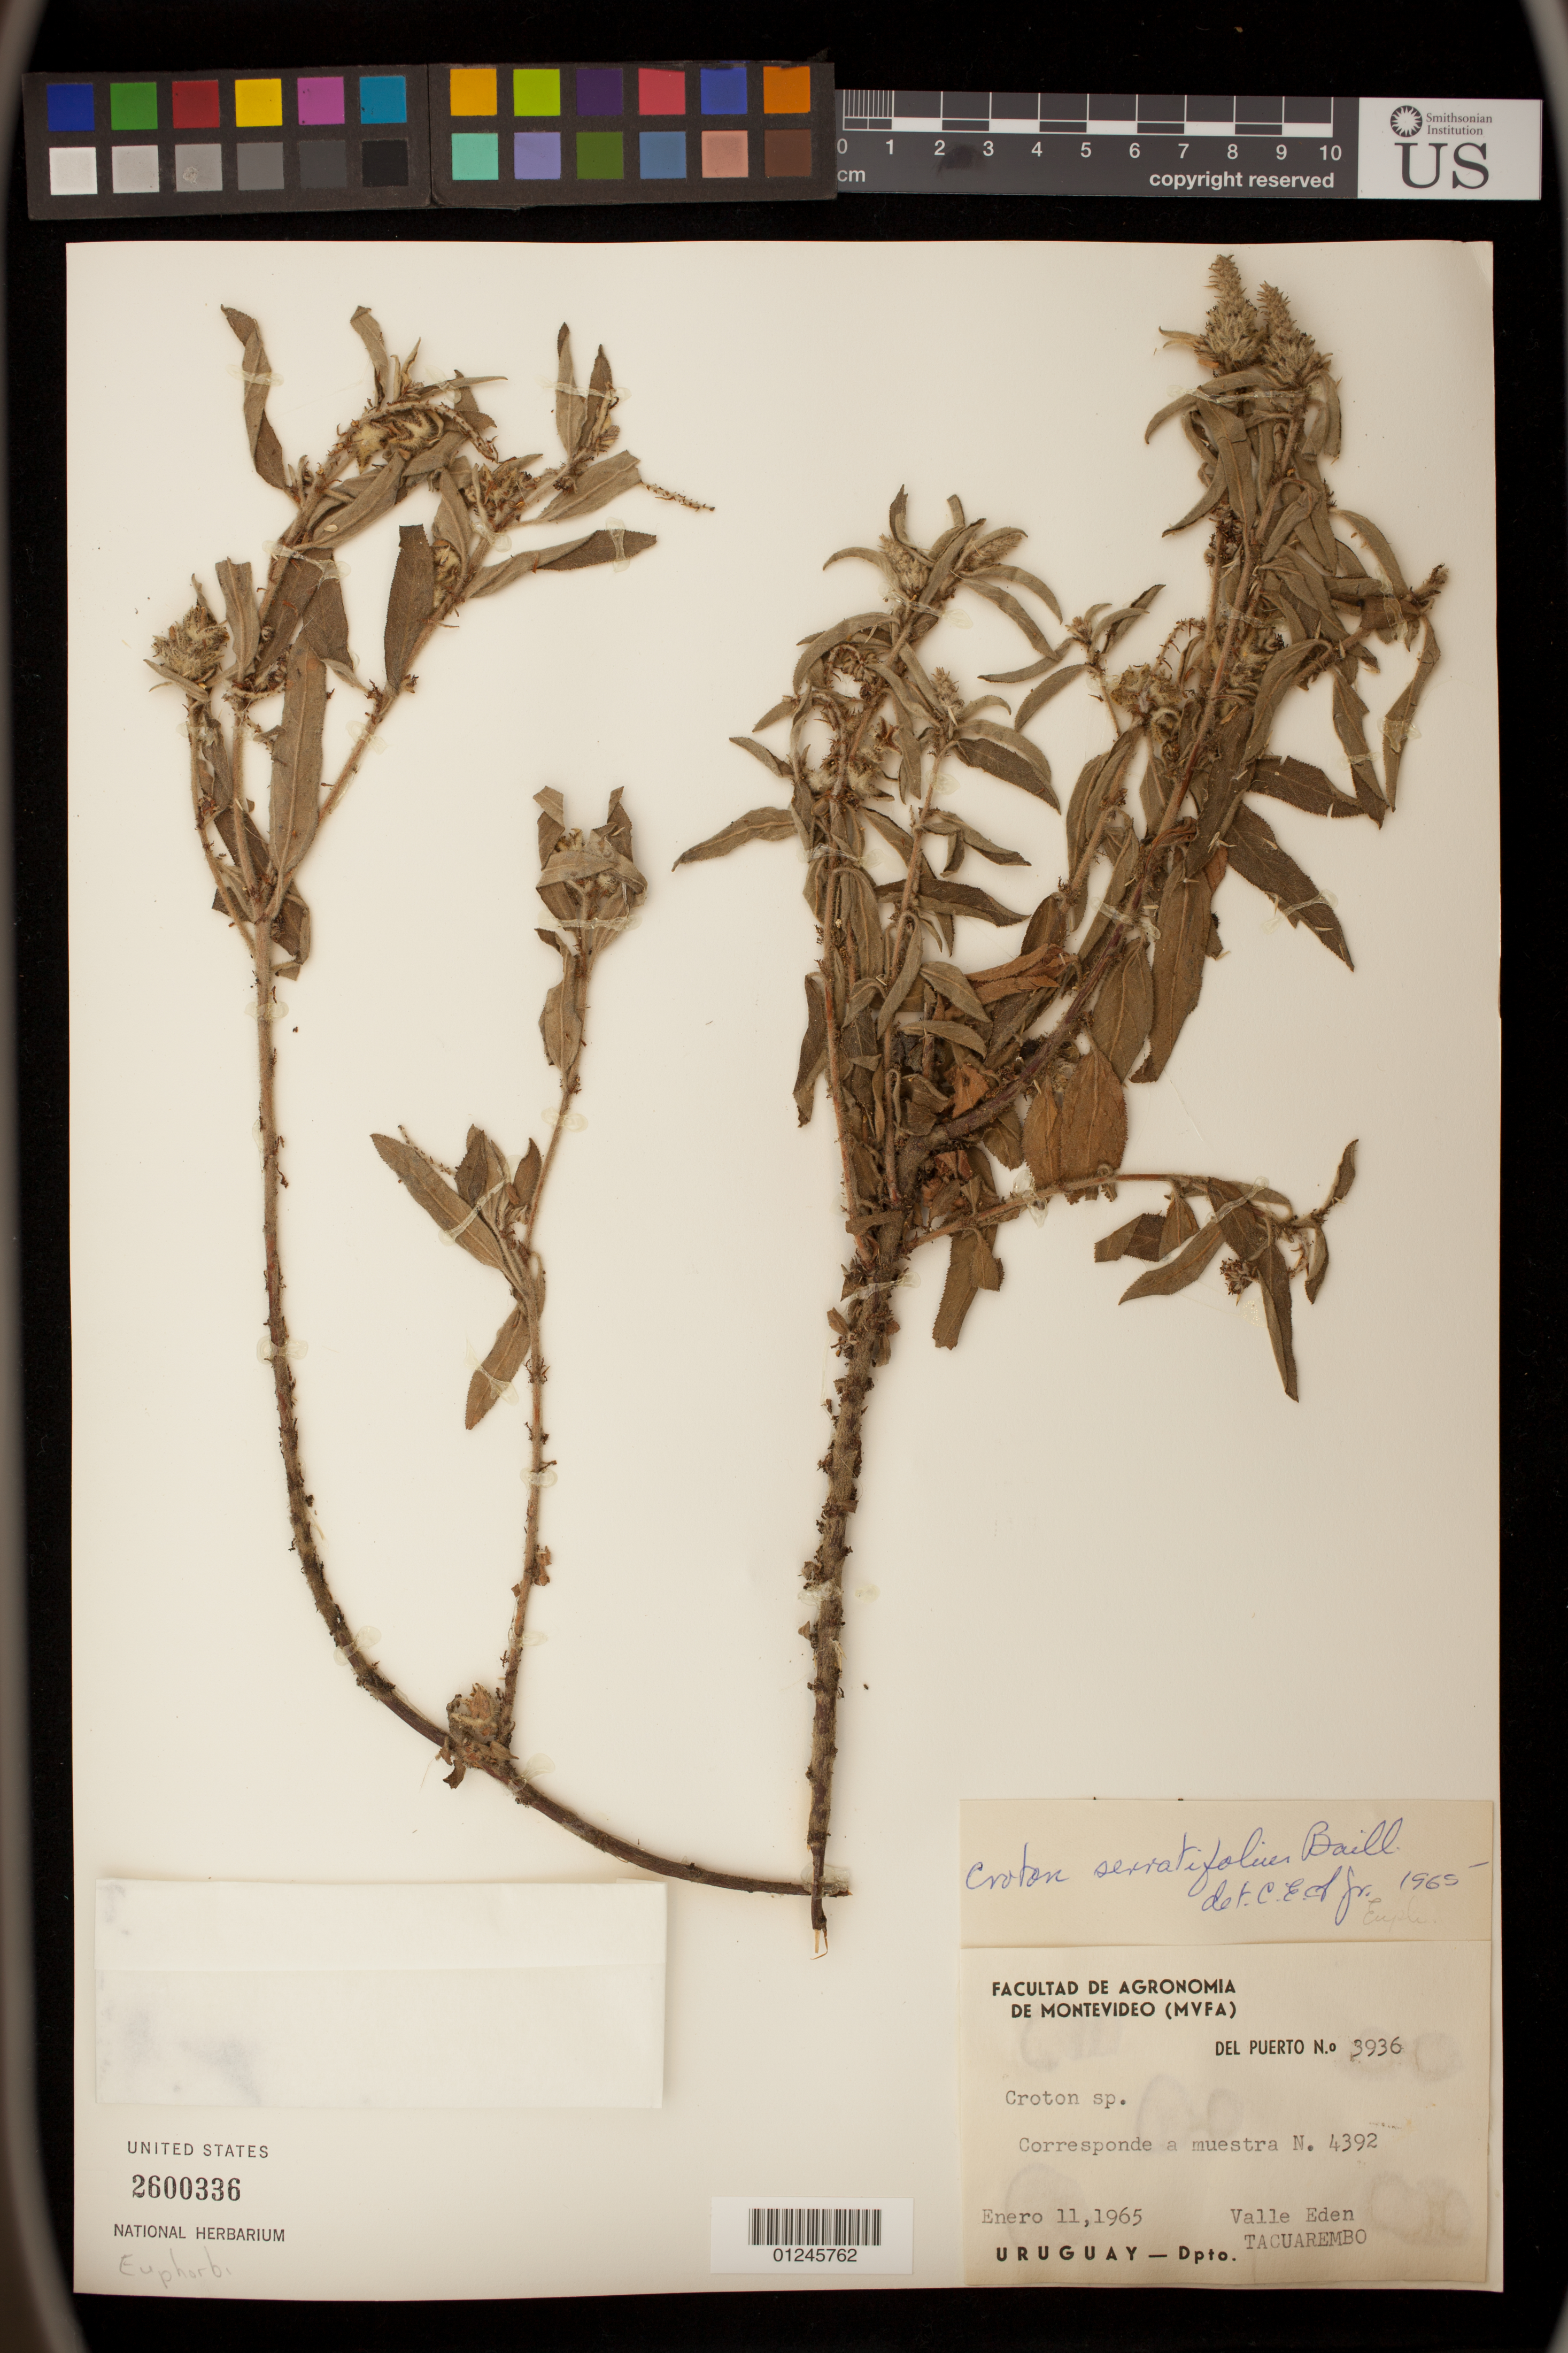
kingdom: Plantae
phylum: Tracheophyta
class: Magnoliopsida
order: Malpighiales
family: Euphorbiaceae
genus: Croton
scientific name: Croton serratifolius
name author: Baill.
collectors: O. Del Puerto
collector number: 3936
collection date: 1965-01-11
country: Uruguay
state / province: Tacuarembó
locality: Valle Eden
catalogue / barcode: US 2600336